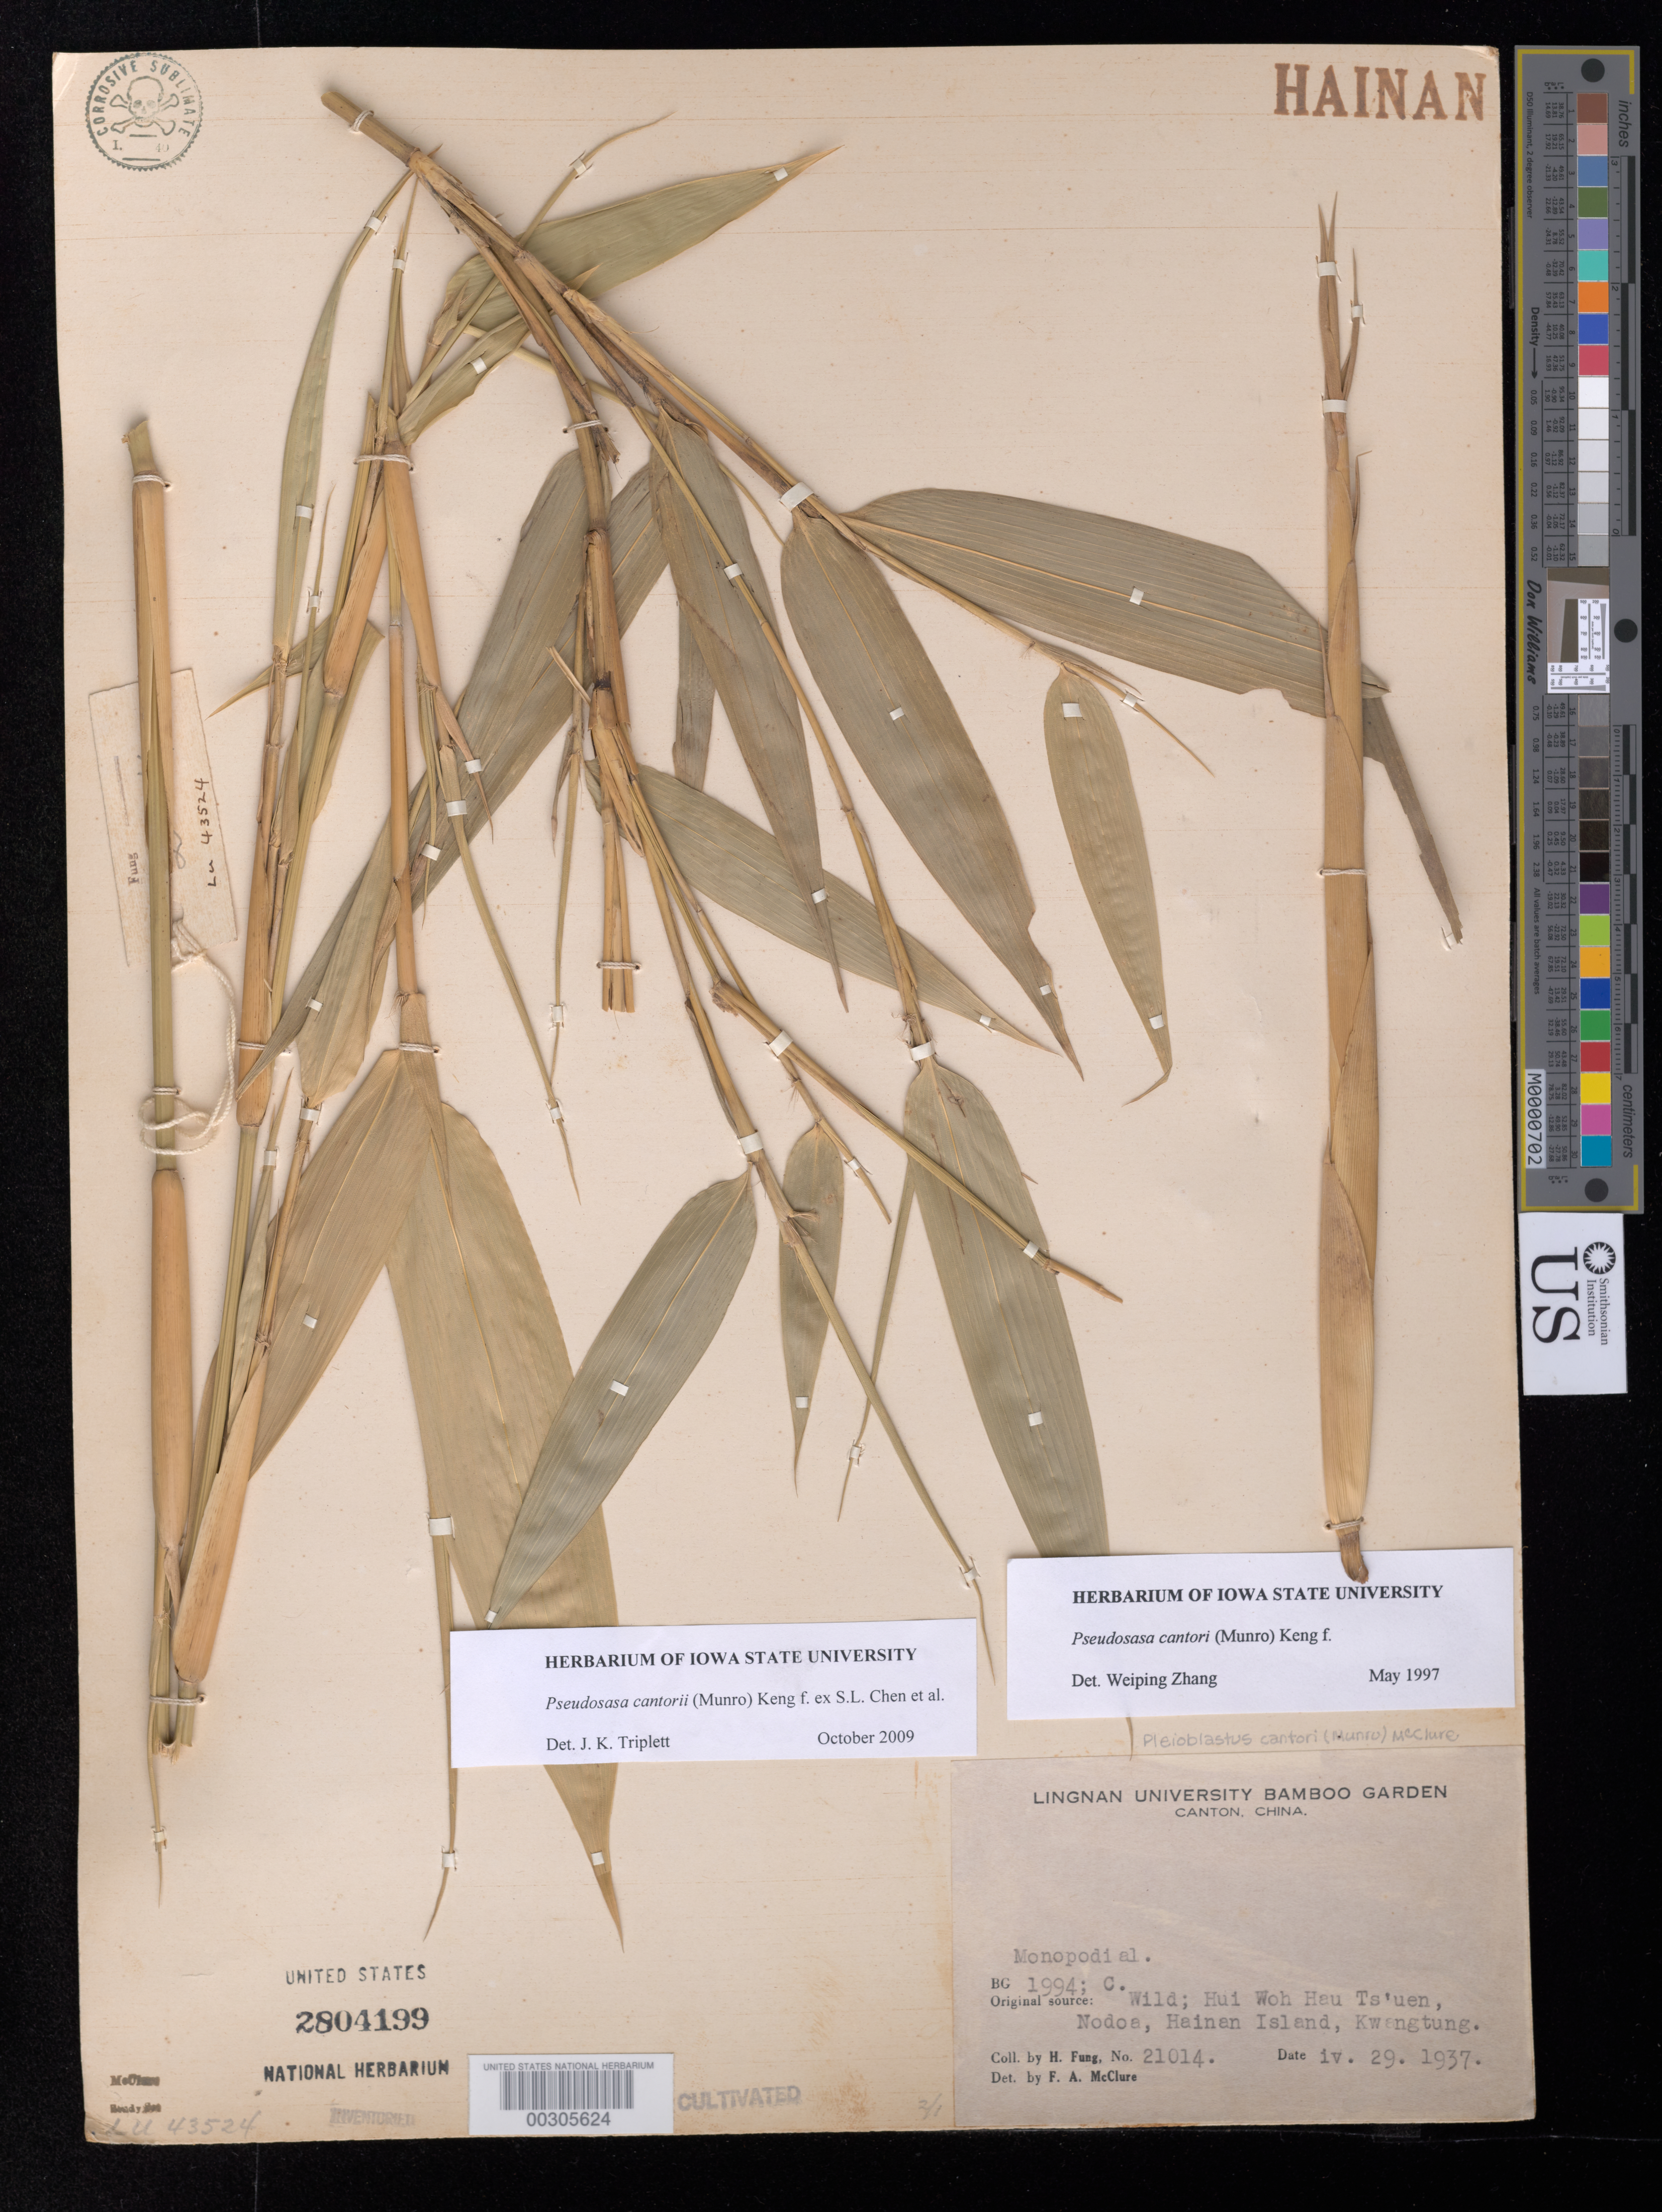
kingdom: Plantae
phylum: Tracheophyta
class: Liliopsida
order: Poales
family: Poaceae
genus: Pseudosasa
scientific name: Pseudosasa cantorii (Munro) Keng f. ex S.L. Chen et al.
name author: (Munro) Keng f. ex S.L. Chen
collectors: H. L. Fung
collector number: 21014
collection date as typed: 29 Apr 1937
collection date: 1937-04-29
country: China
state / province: Guangdong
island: Honam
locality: Lingnan univ. bg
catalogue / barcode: US 2804199